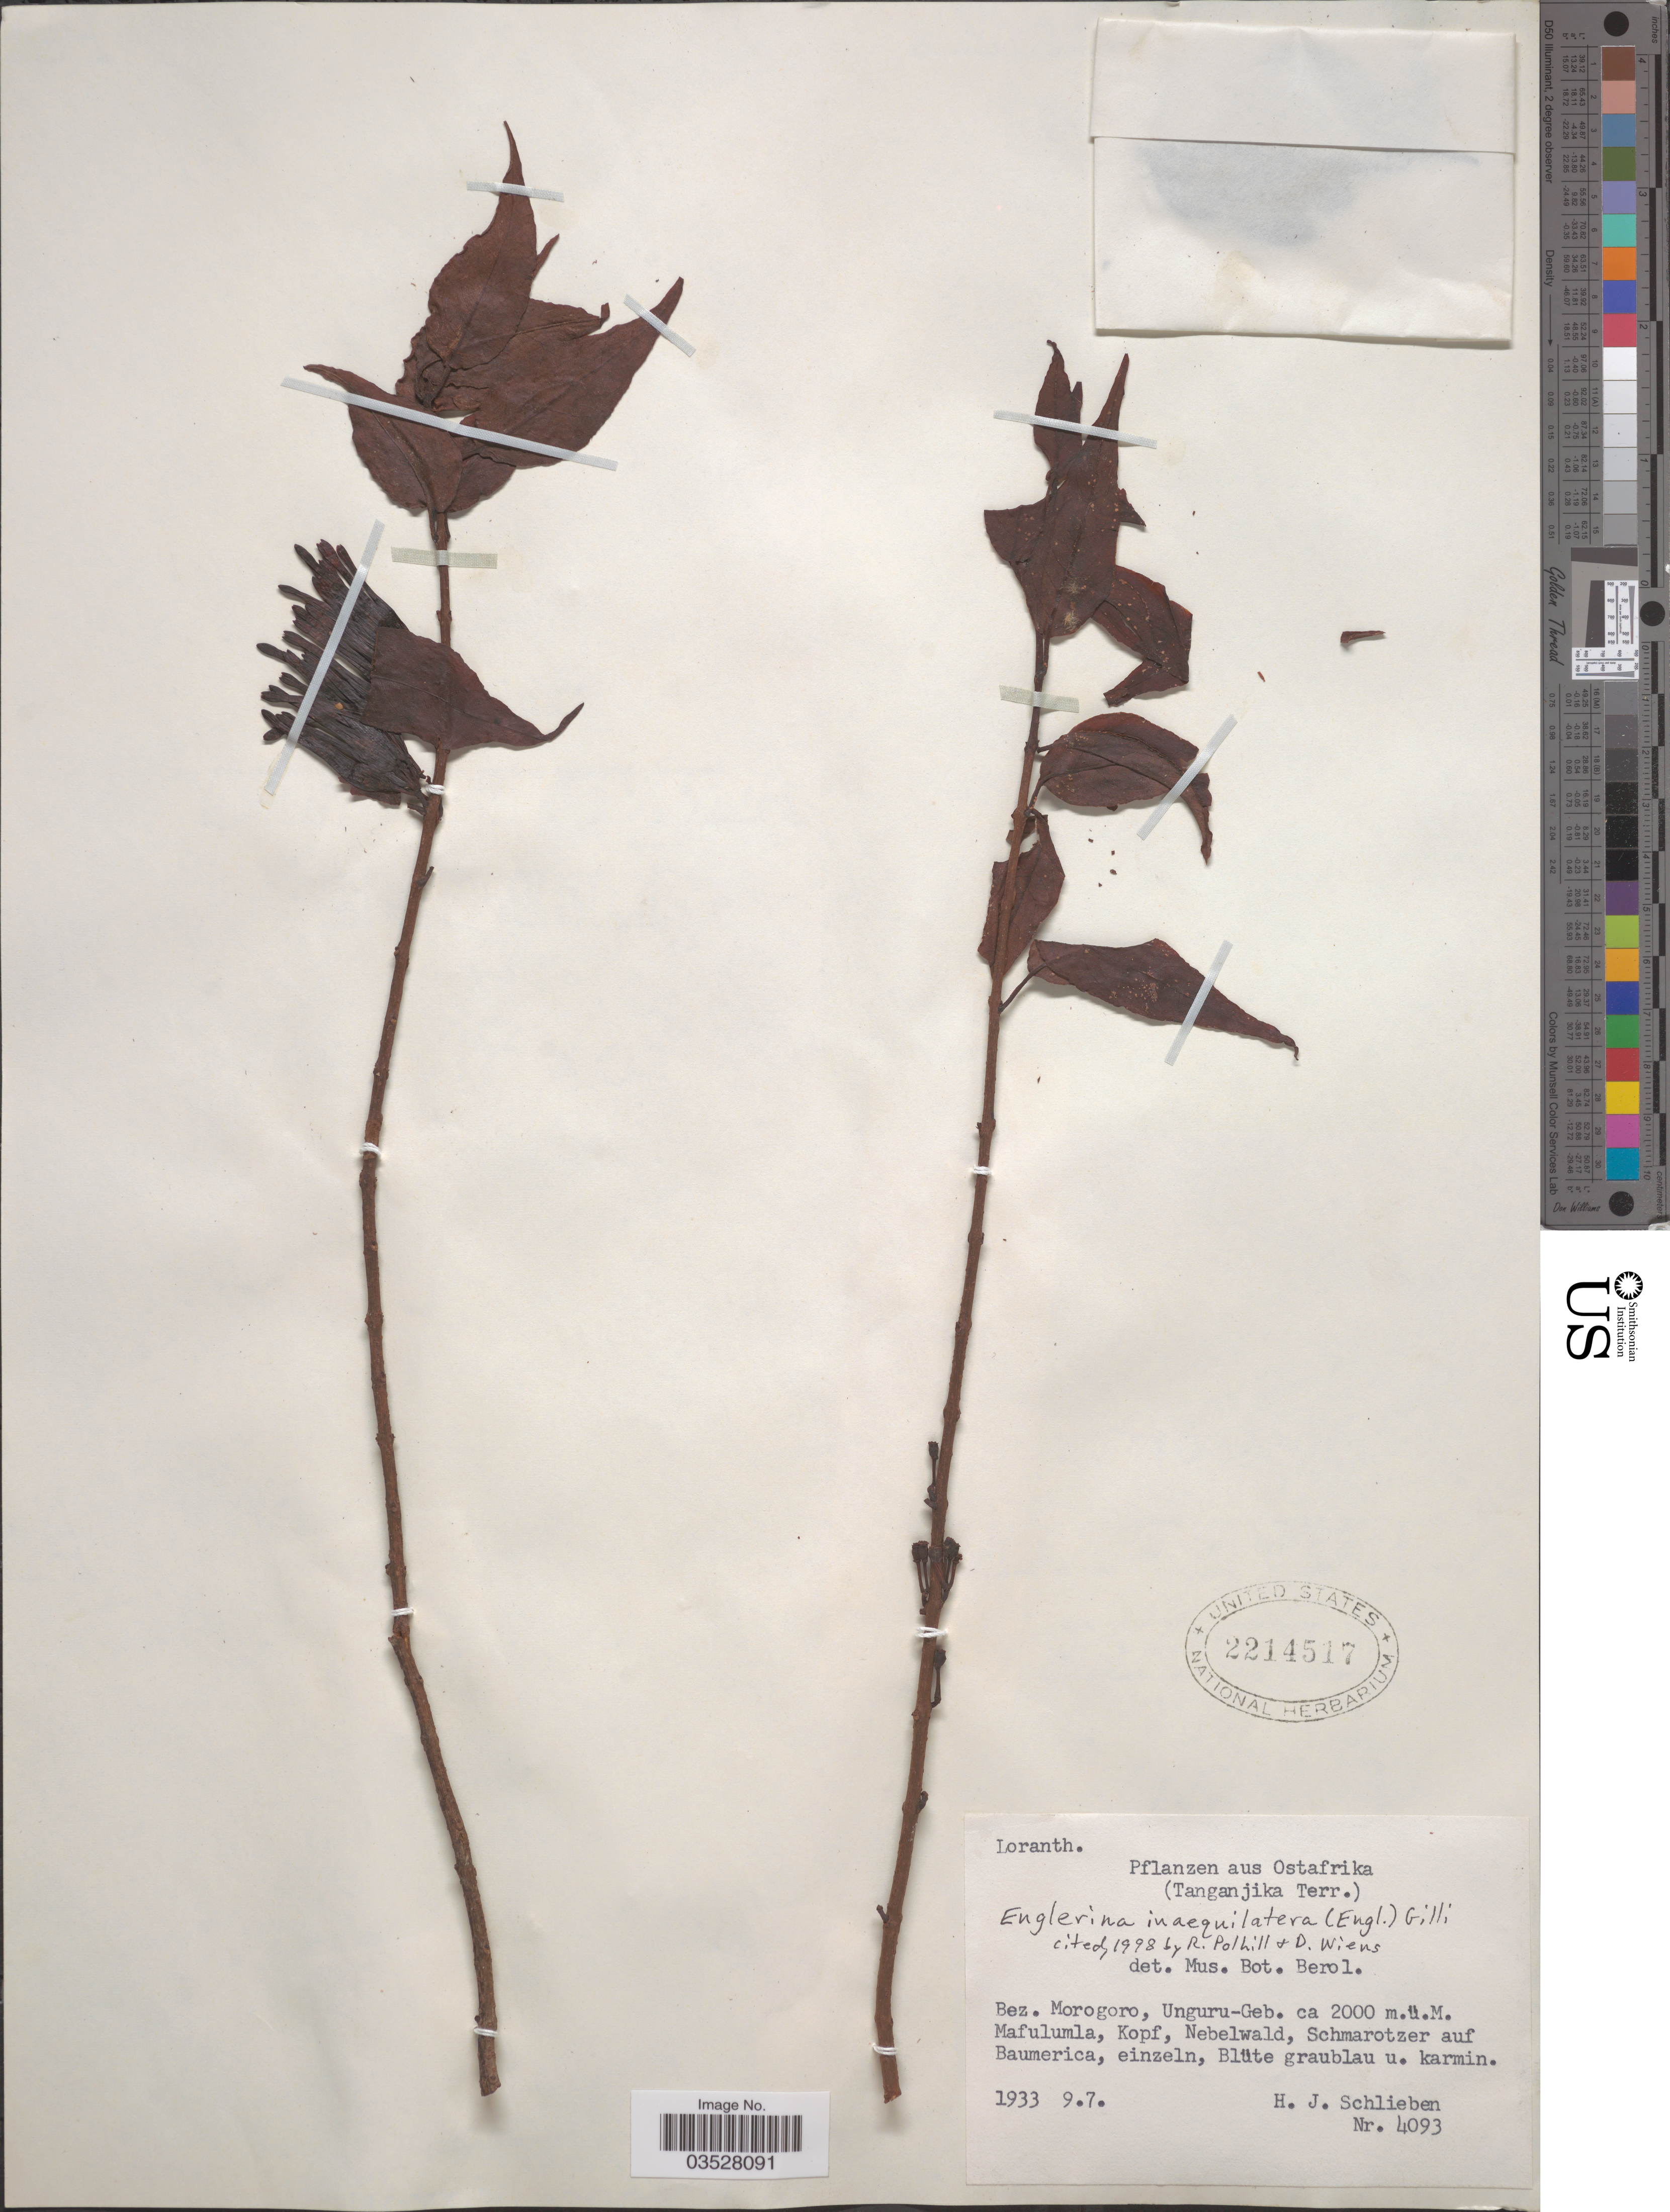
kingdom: Plantae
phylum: Tracheophyta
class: Magnoliopsida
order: Santalales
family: Loranthaceae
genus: Englerina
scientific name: Englerina inaequilatera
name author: (Engl.) Gilli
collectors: H. J. Schlieben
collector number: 4093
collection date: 1933-09-07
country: Tanzania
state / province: Morogoro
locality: Ostafrika (Tanganjika Terr.). Bez. Morogoro, Unguru-Geb.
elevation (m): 2000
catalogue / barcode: US 2214517